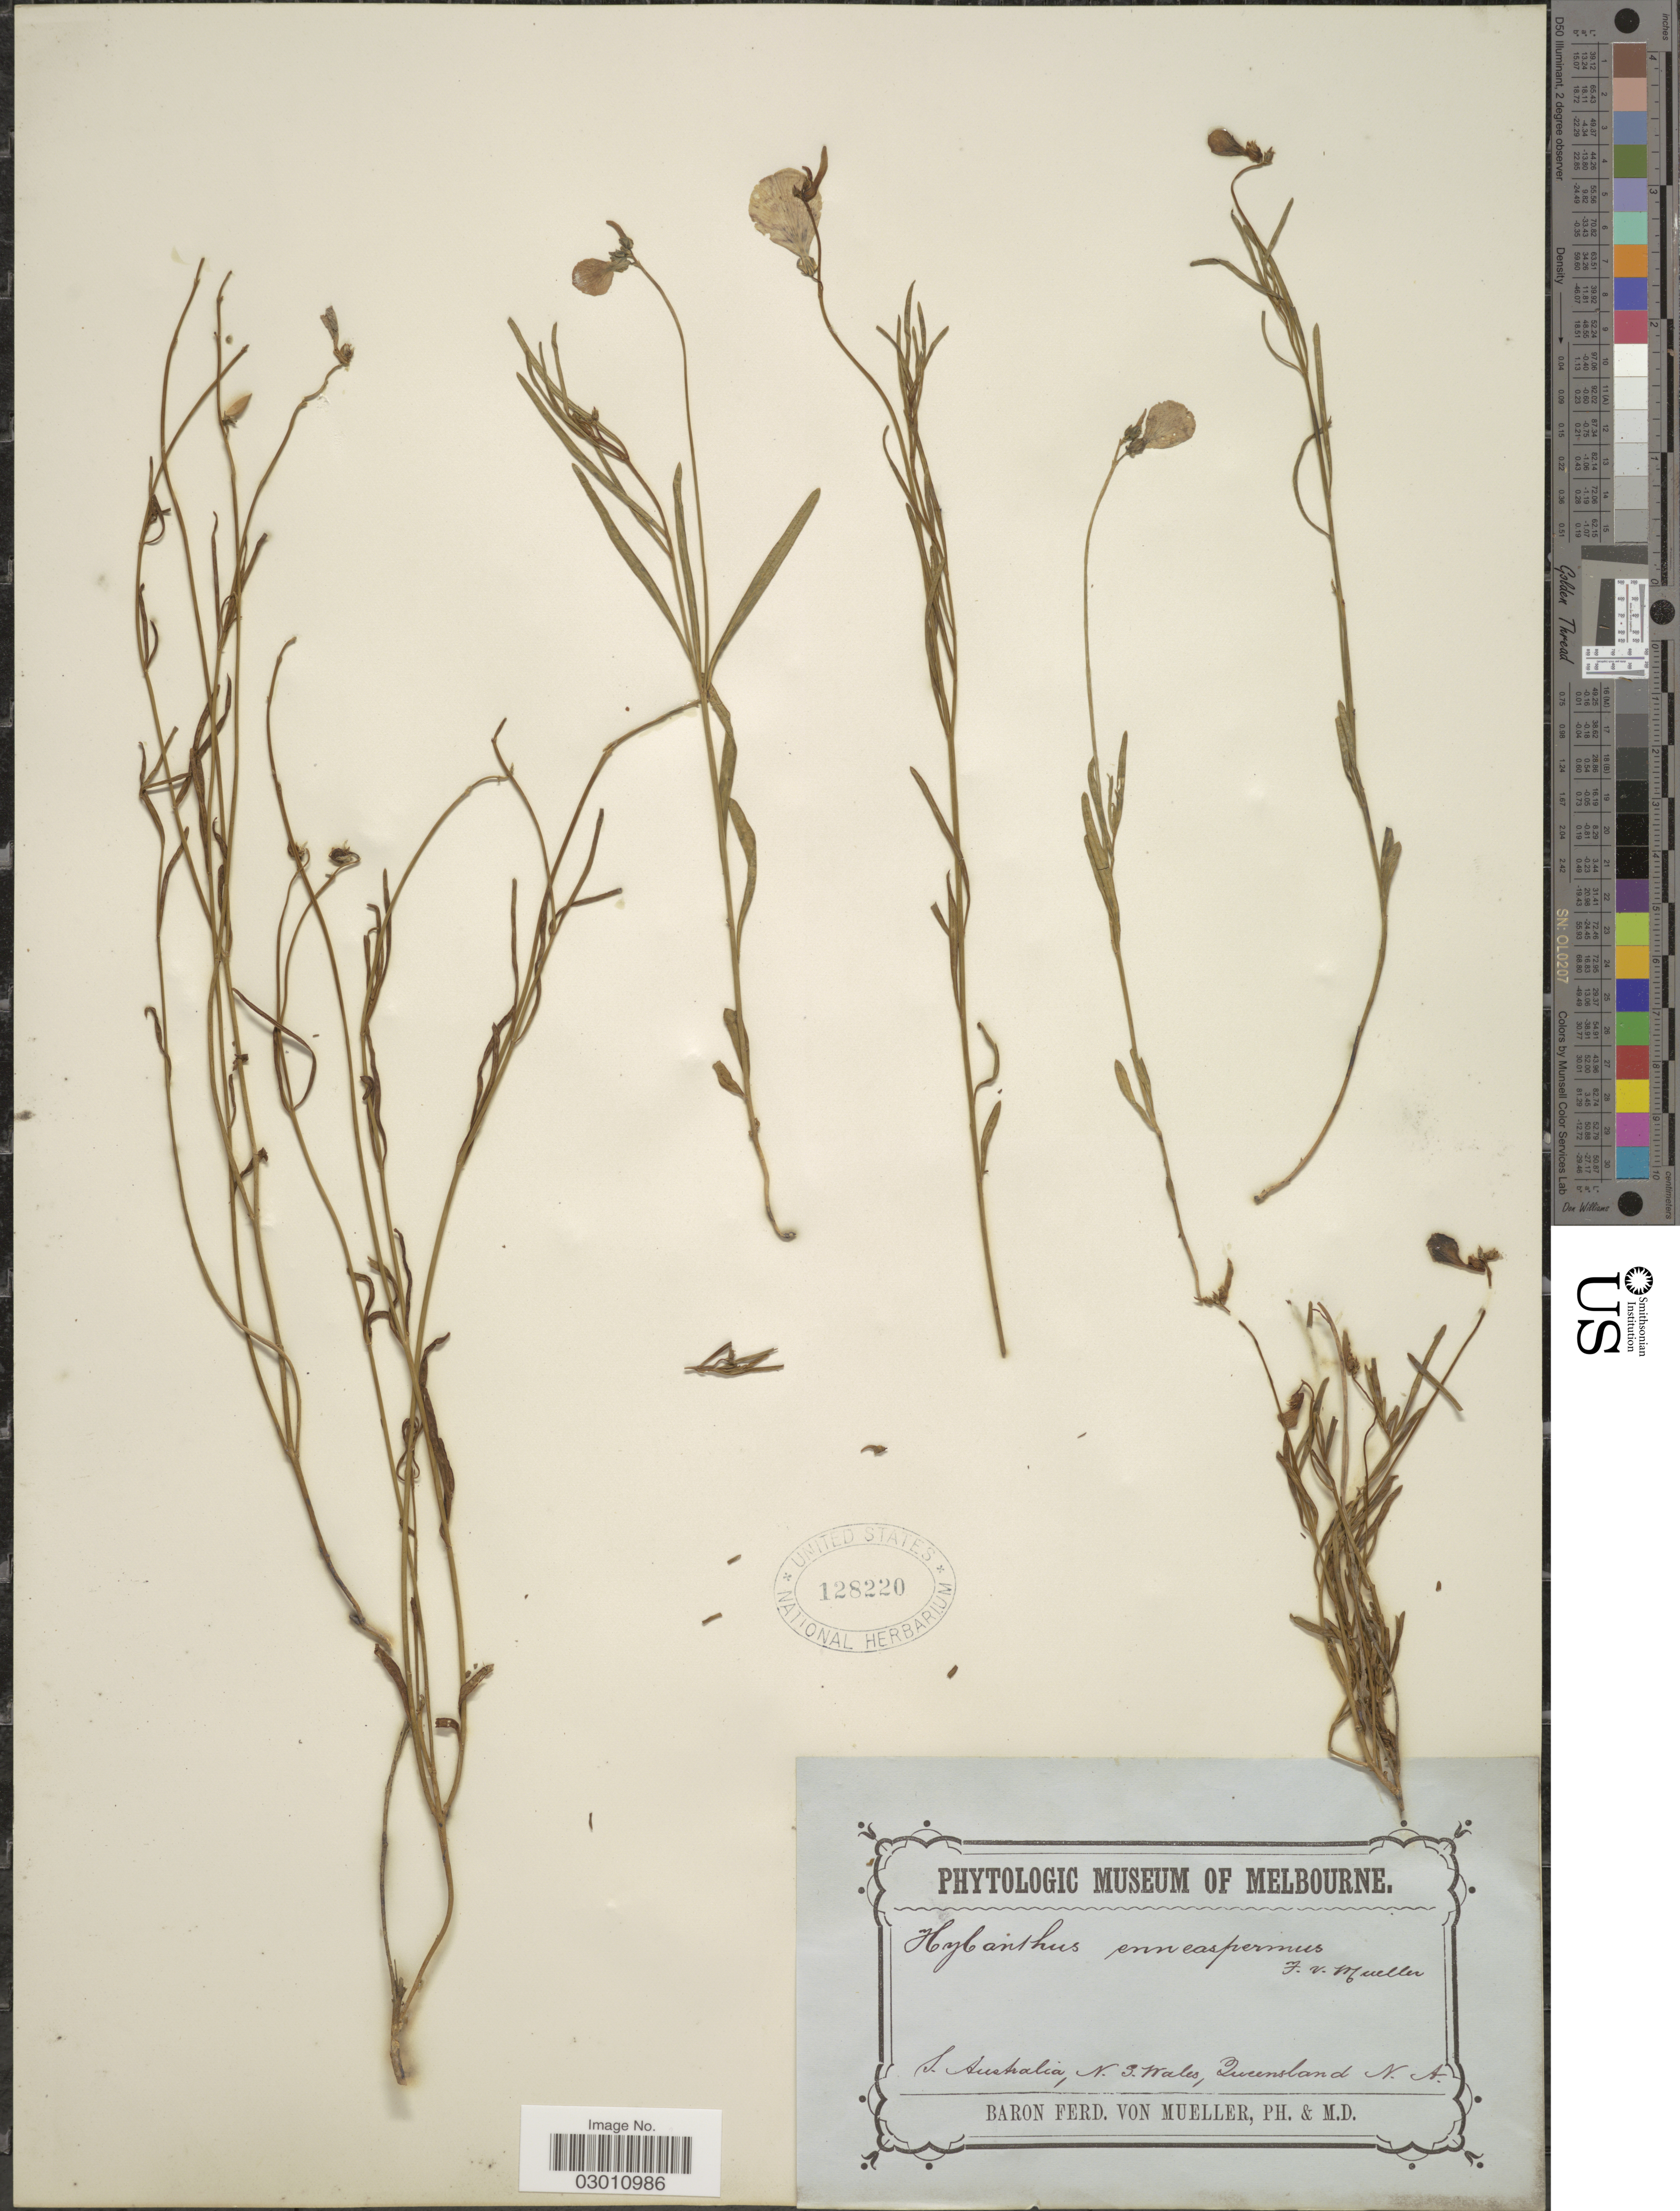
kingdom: Plantae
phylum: Tracheophyta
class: Magnoliopsida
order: Malpighiales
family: Violaceae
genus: Pigea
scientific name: Pigea enneasperma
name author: (L.) P.I. Forst.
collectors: F. von Mueller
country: Australia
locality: S. Australia, N. S. Wales, Queensland N. A.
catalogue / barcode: US 128220